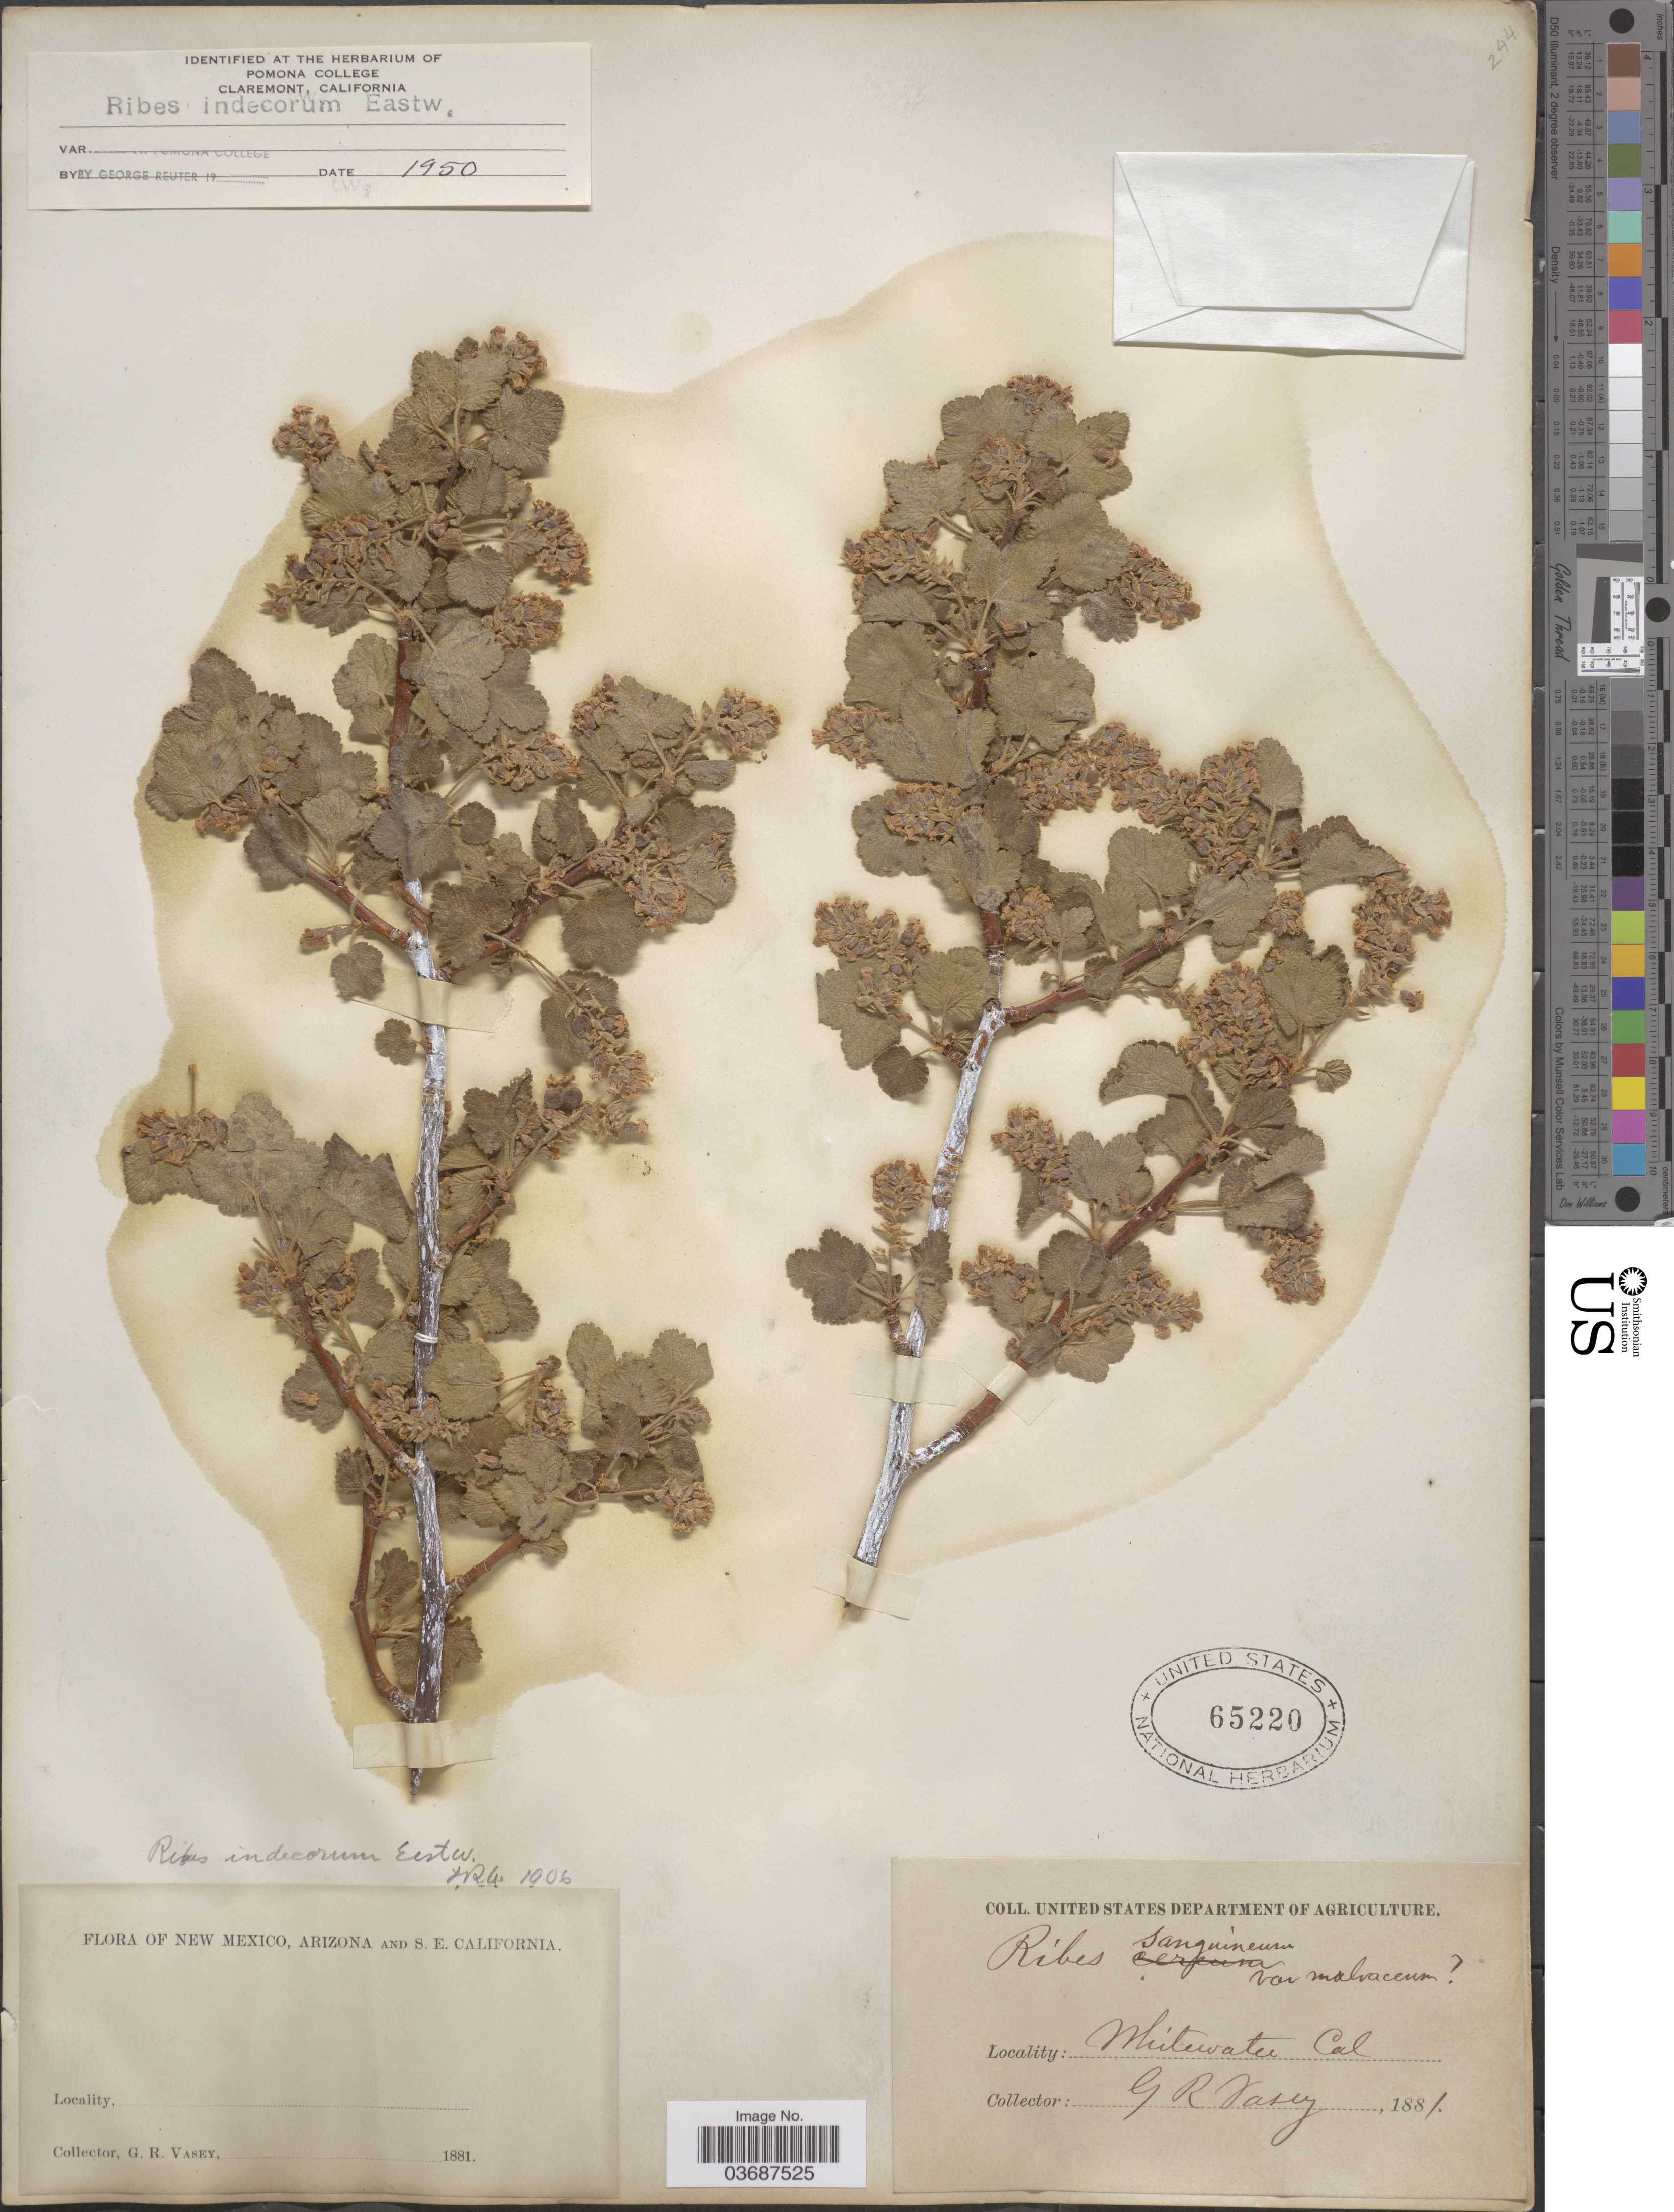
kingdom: Plantae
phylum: Tracheophyta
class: Magnoliopsida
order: Saxifragales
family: Grossulariaceae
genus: Ribes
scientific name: Ribes indecorum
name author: Eastw.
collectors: G. R. Vasey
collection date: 1881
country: United States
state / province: California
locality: Whitewater.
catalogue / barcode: US 65220